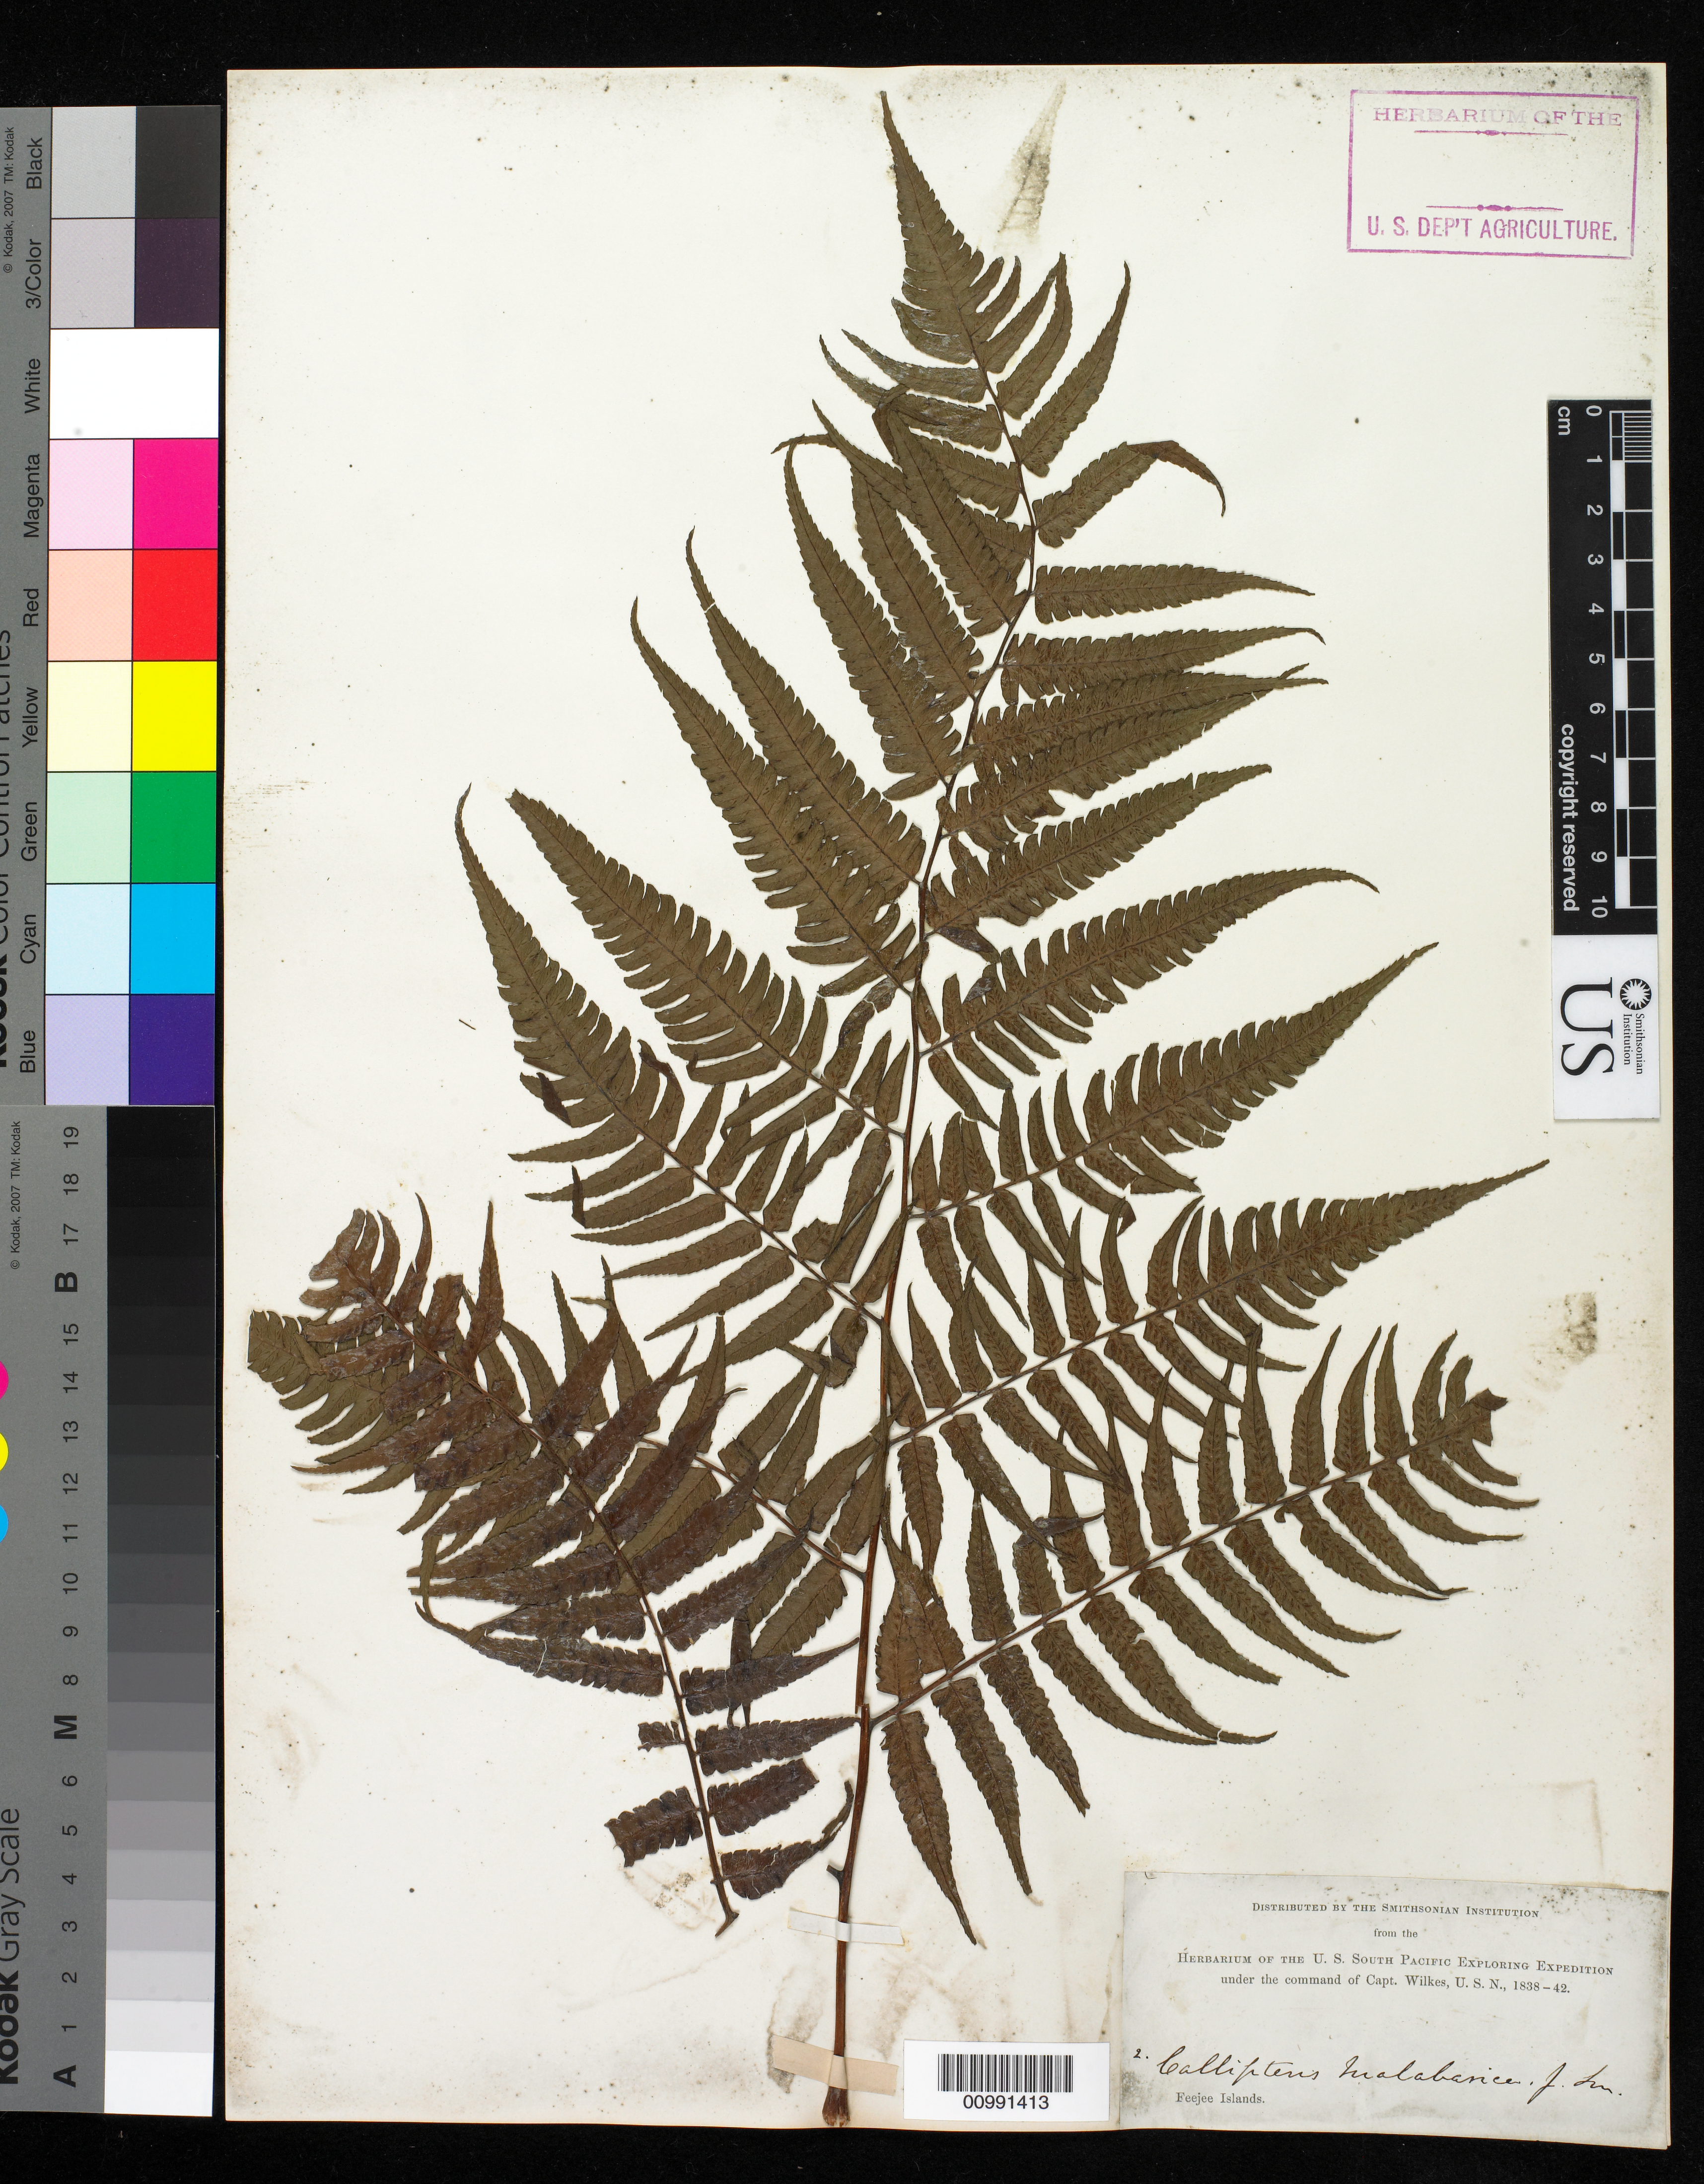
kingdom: Plantae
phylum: Tracheophyta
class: Polypodiopsida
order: Polypodiales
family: Athyriaceae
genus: Diplazium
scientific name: Diplazium esculentum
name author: (Retz.) Sw.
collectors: Wilkes Explor. Exped.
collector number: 2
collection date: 1838/1842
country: Fiji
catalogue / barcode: US 98554